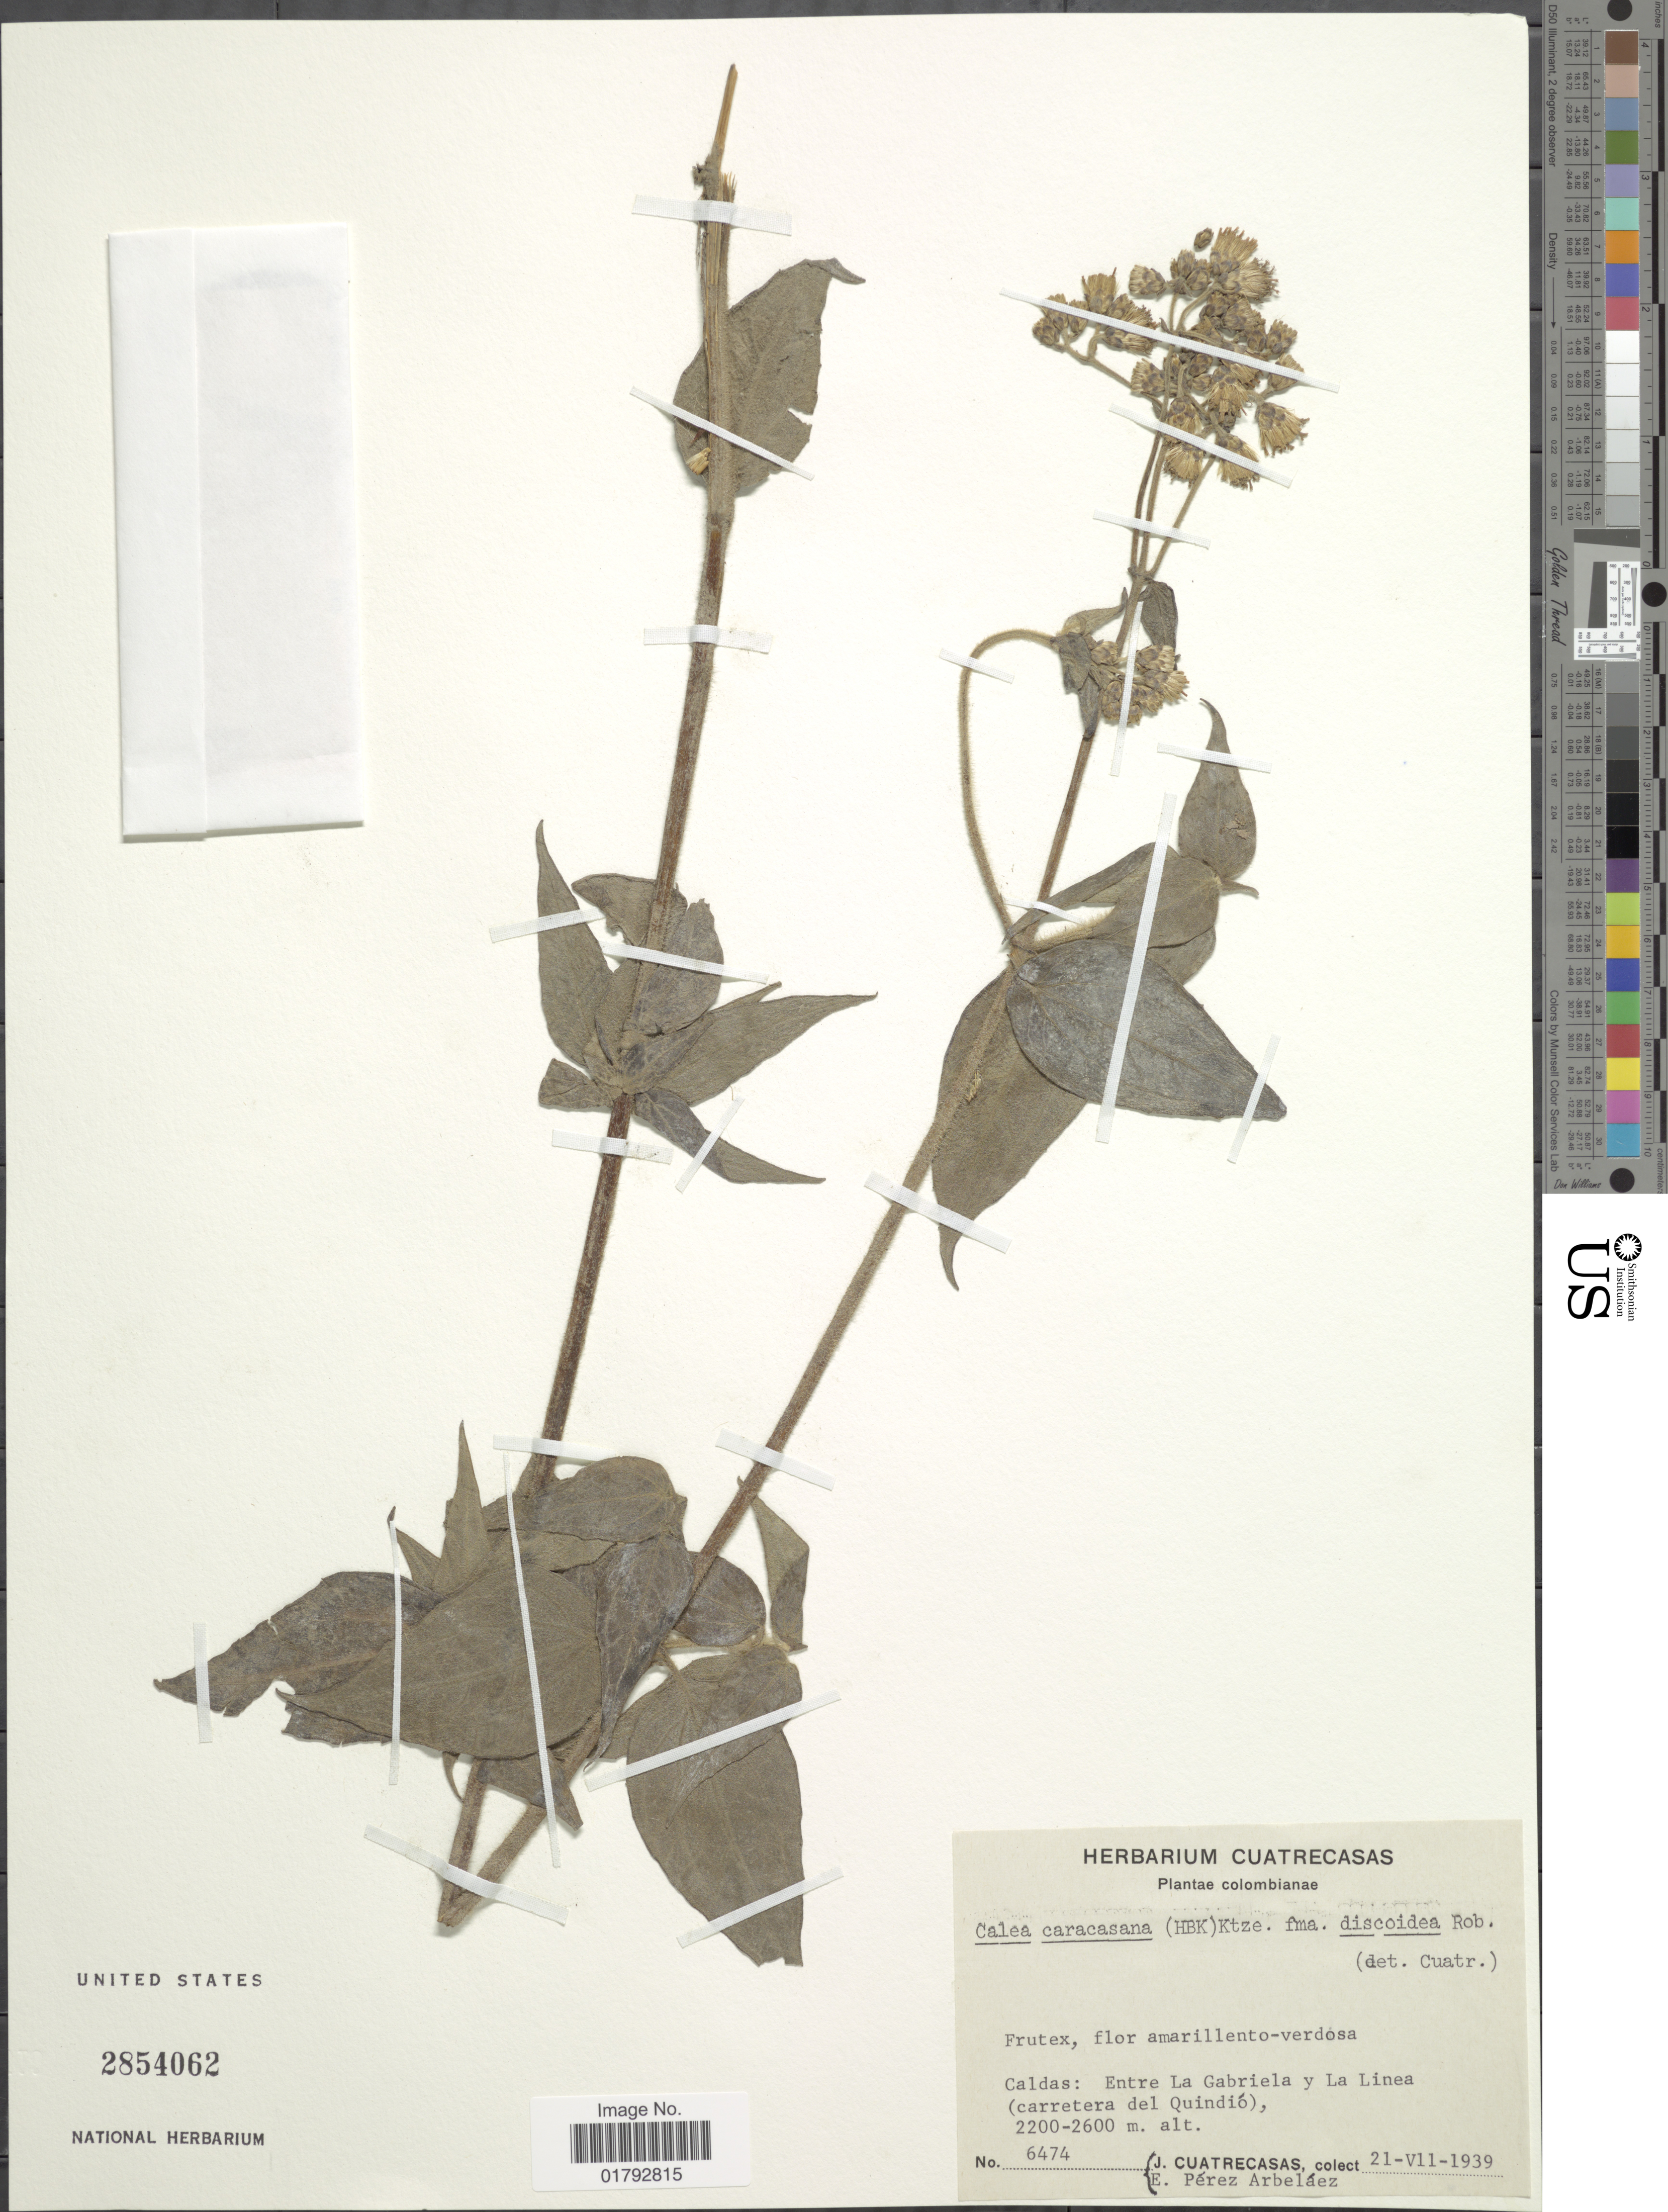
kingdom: Plantae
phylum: Tracheophyta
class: Magnoliopsida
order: Asterales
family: Asteraceae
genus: Alloispermum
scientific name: Alloispermum caracasanum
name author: (Kunth) H. Rob.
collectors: J. Cuatrecasas & E. Pérez Arbeláez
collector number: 6474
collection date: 1939-07-21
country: Colombia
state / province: Caldas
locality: Caldas: Entre La Gabriella y La Linea (carretera del Quindio).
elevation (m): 2200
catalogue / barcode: US 2854062